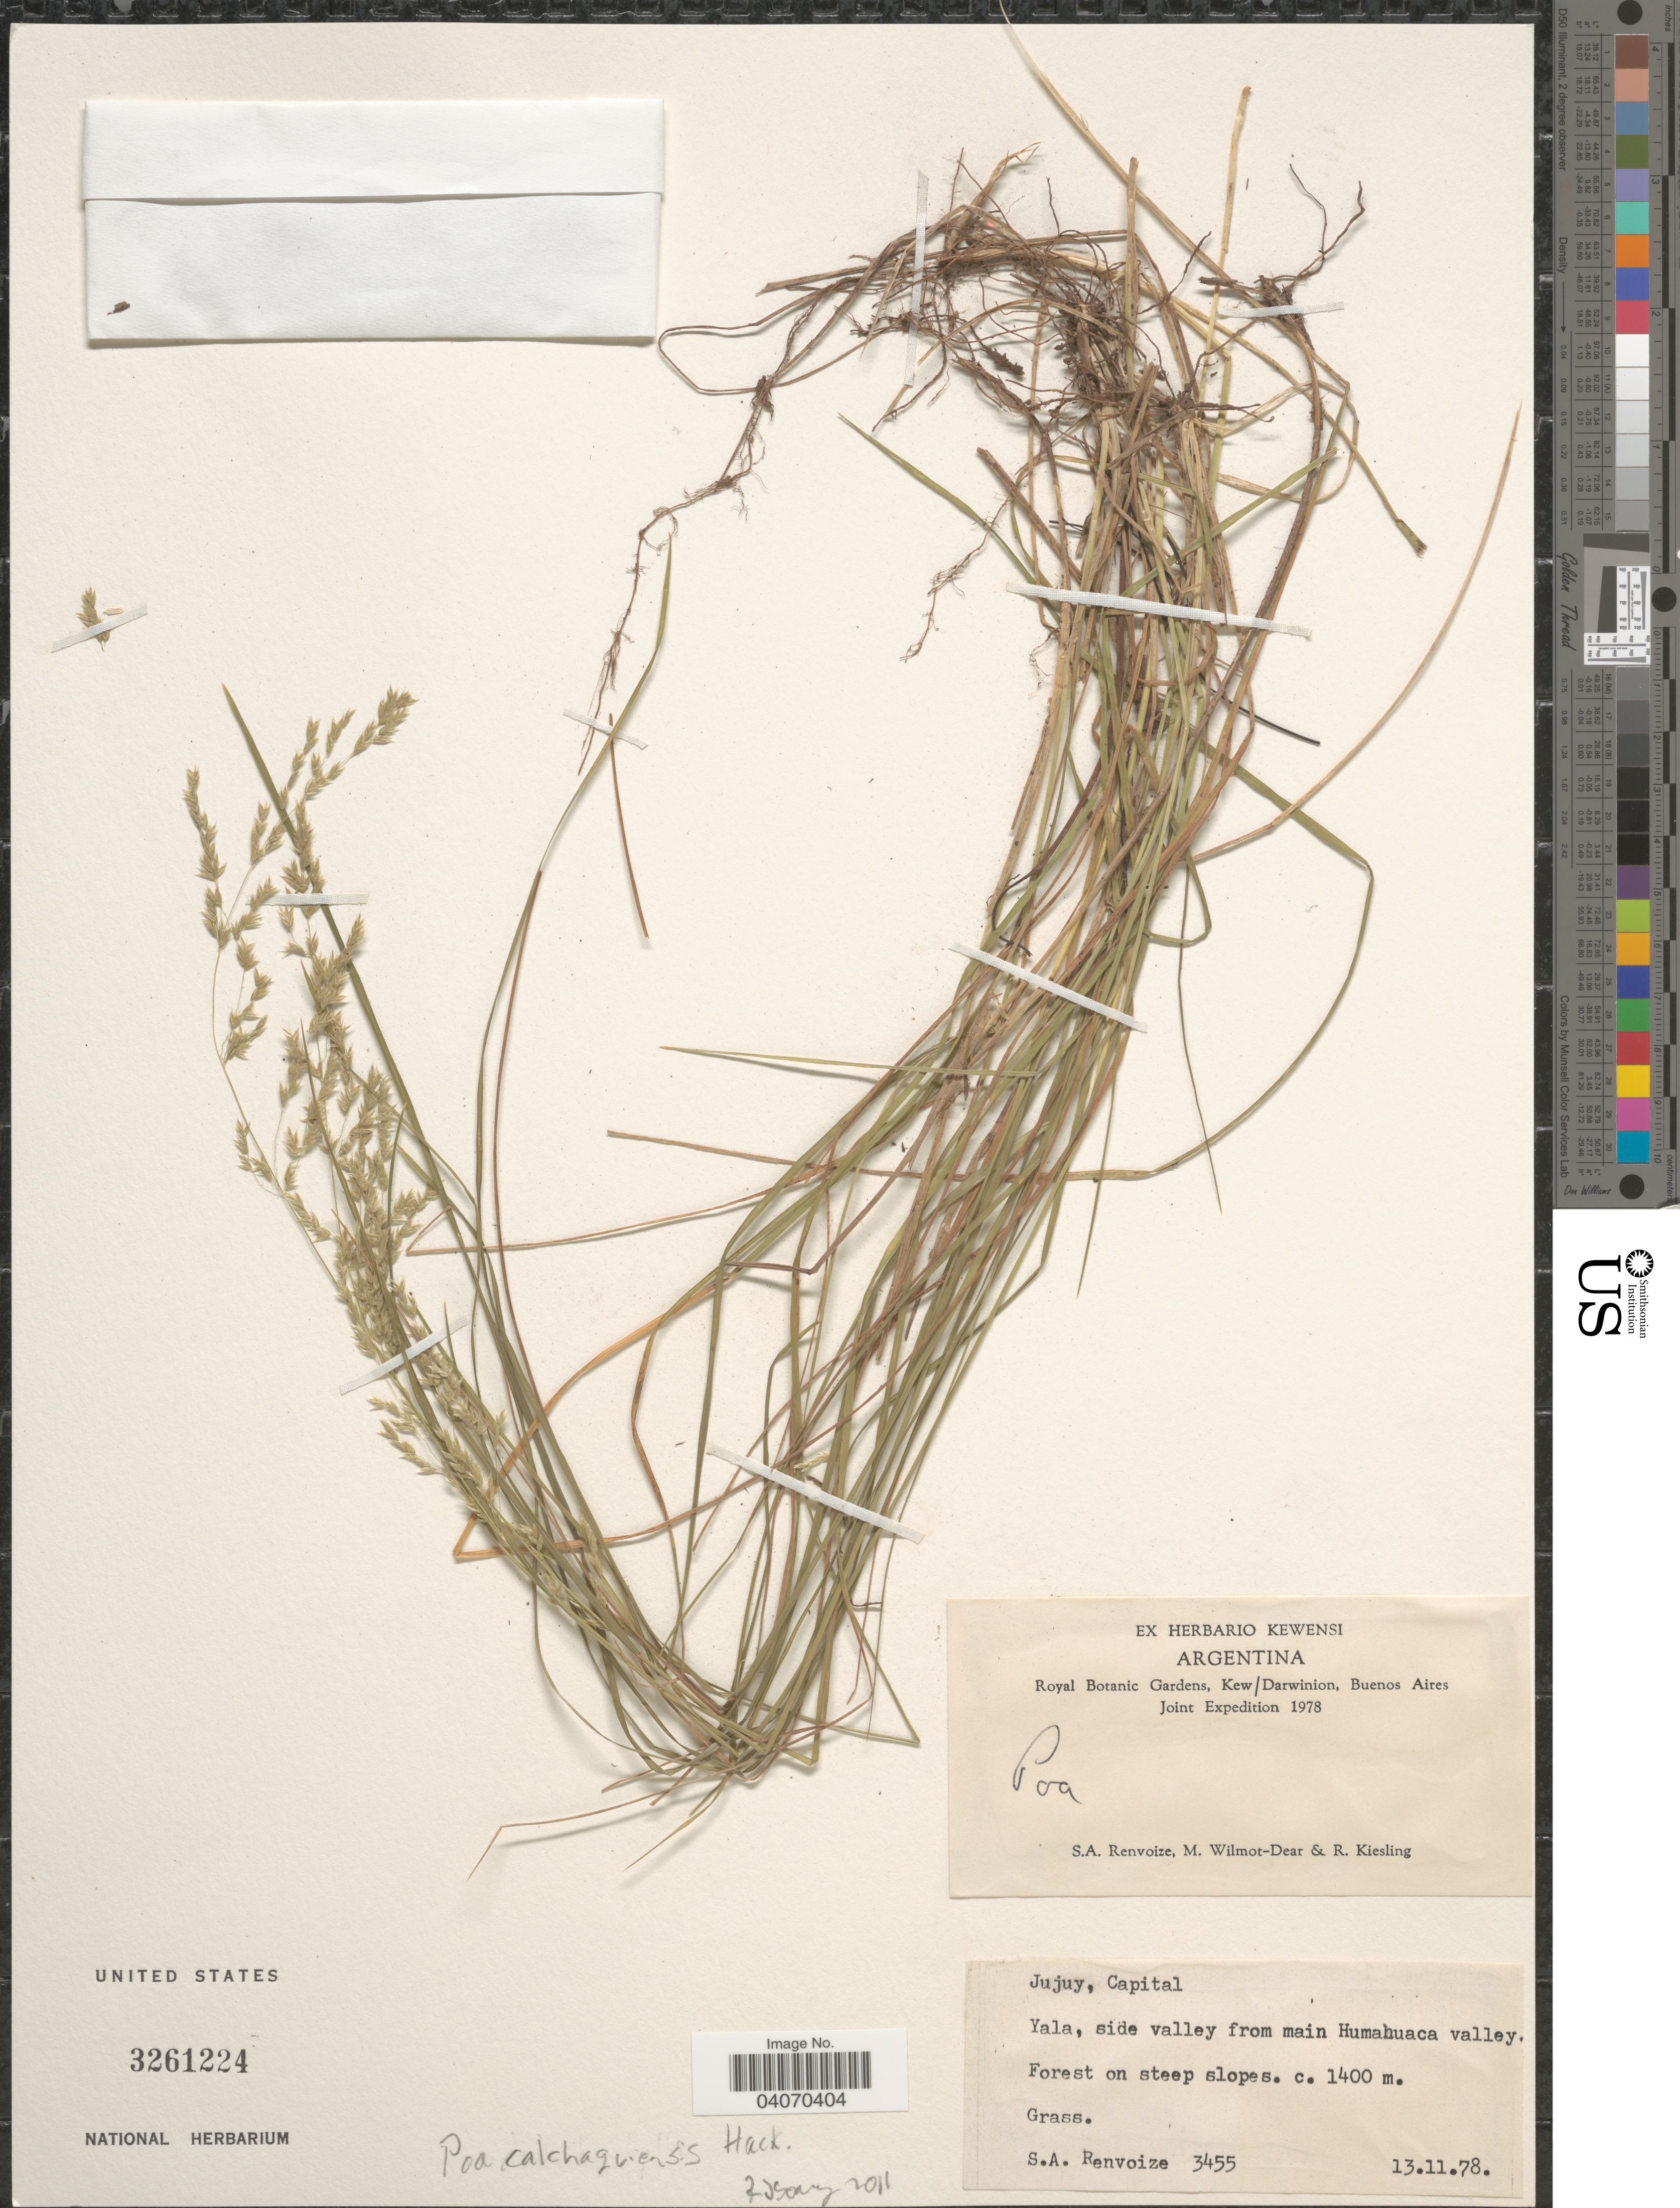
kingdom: Plantae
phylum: Tracheophyta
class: Liliopsida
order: Poales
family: Poaceae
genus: Poa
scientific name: Poa calchaquiensis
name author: Hack.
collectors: S. A. Renvoize, M. Wilmot-Dear & R. Kiesling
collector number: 3455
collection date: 1978-11-13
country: Argentina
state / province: Jujuy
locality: Buenos Aires Joint Expedition 1978. Capital Yala, side valley from main Humahuaca valley. Forest on steep slopes.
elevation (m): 1400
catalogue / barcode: US 3261224